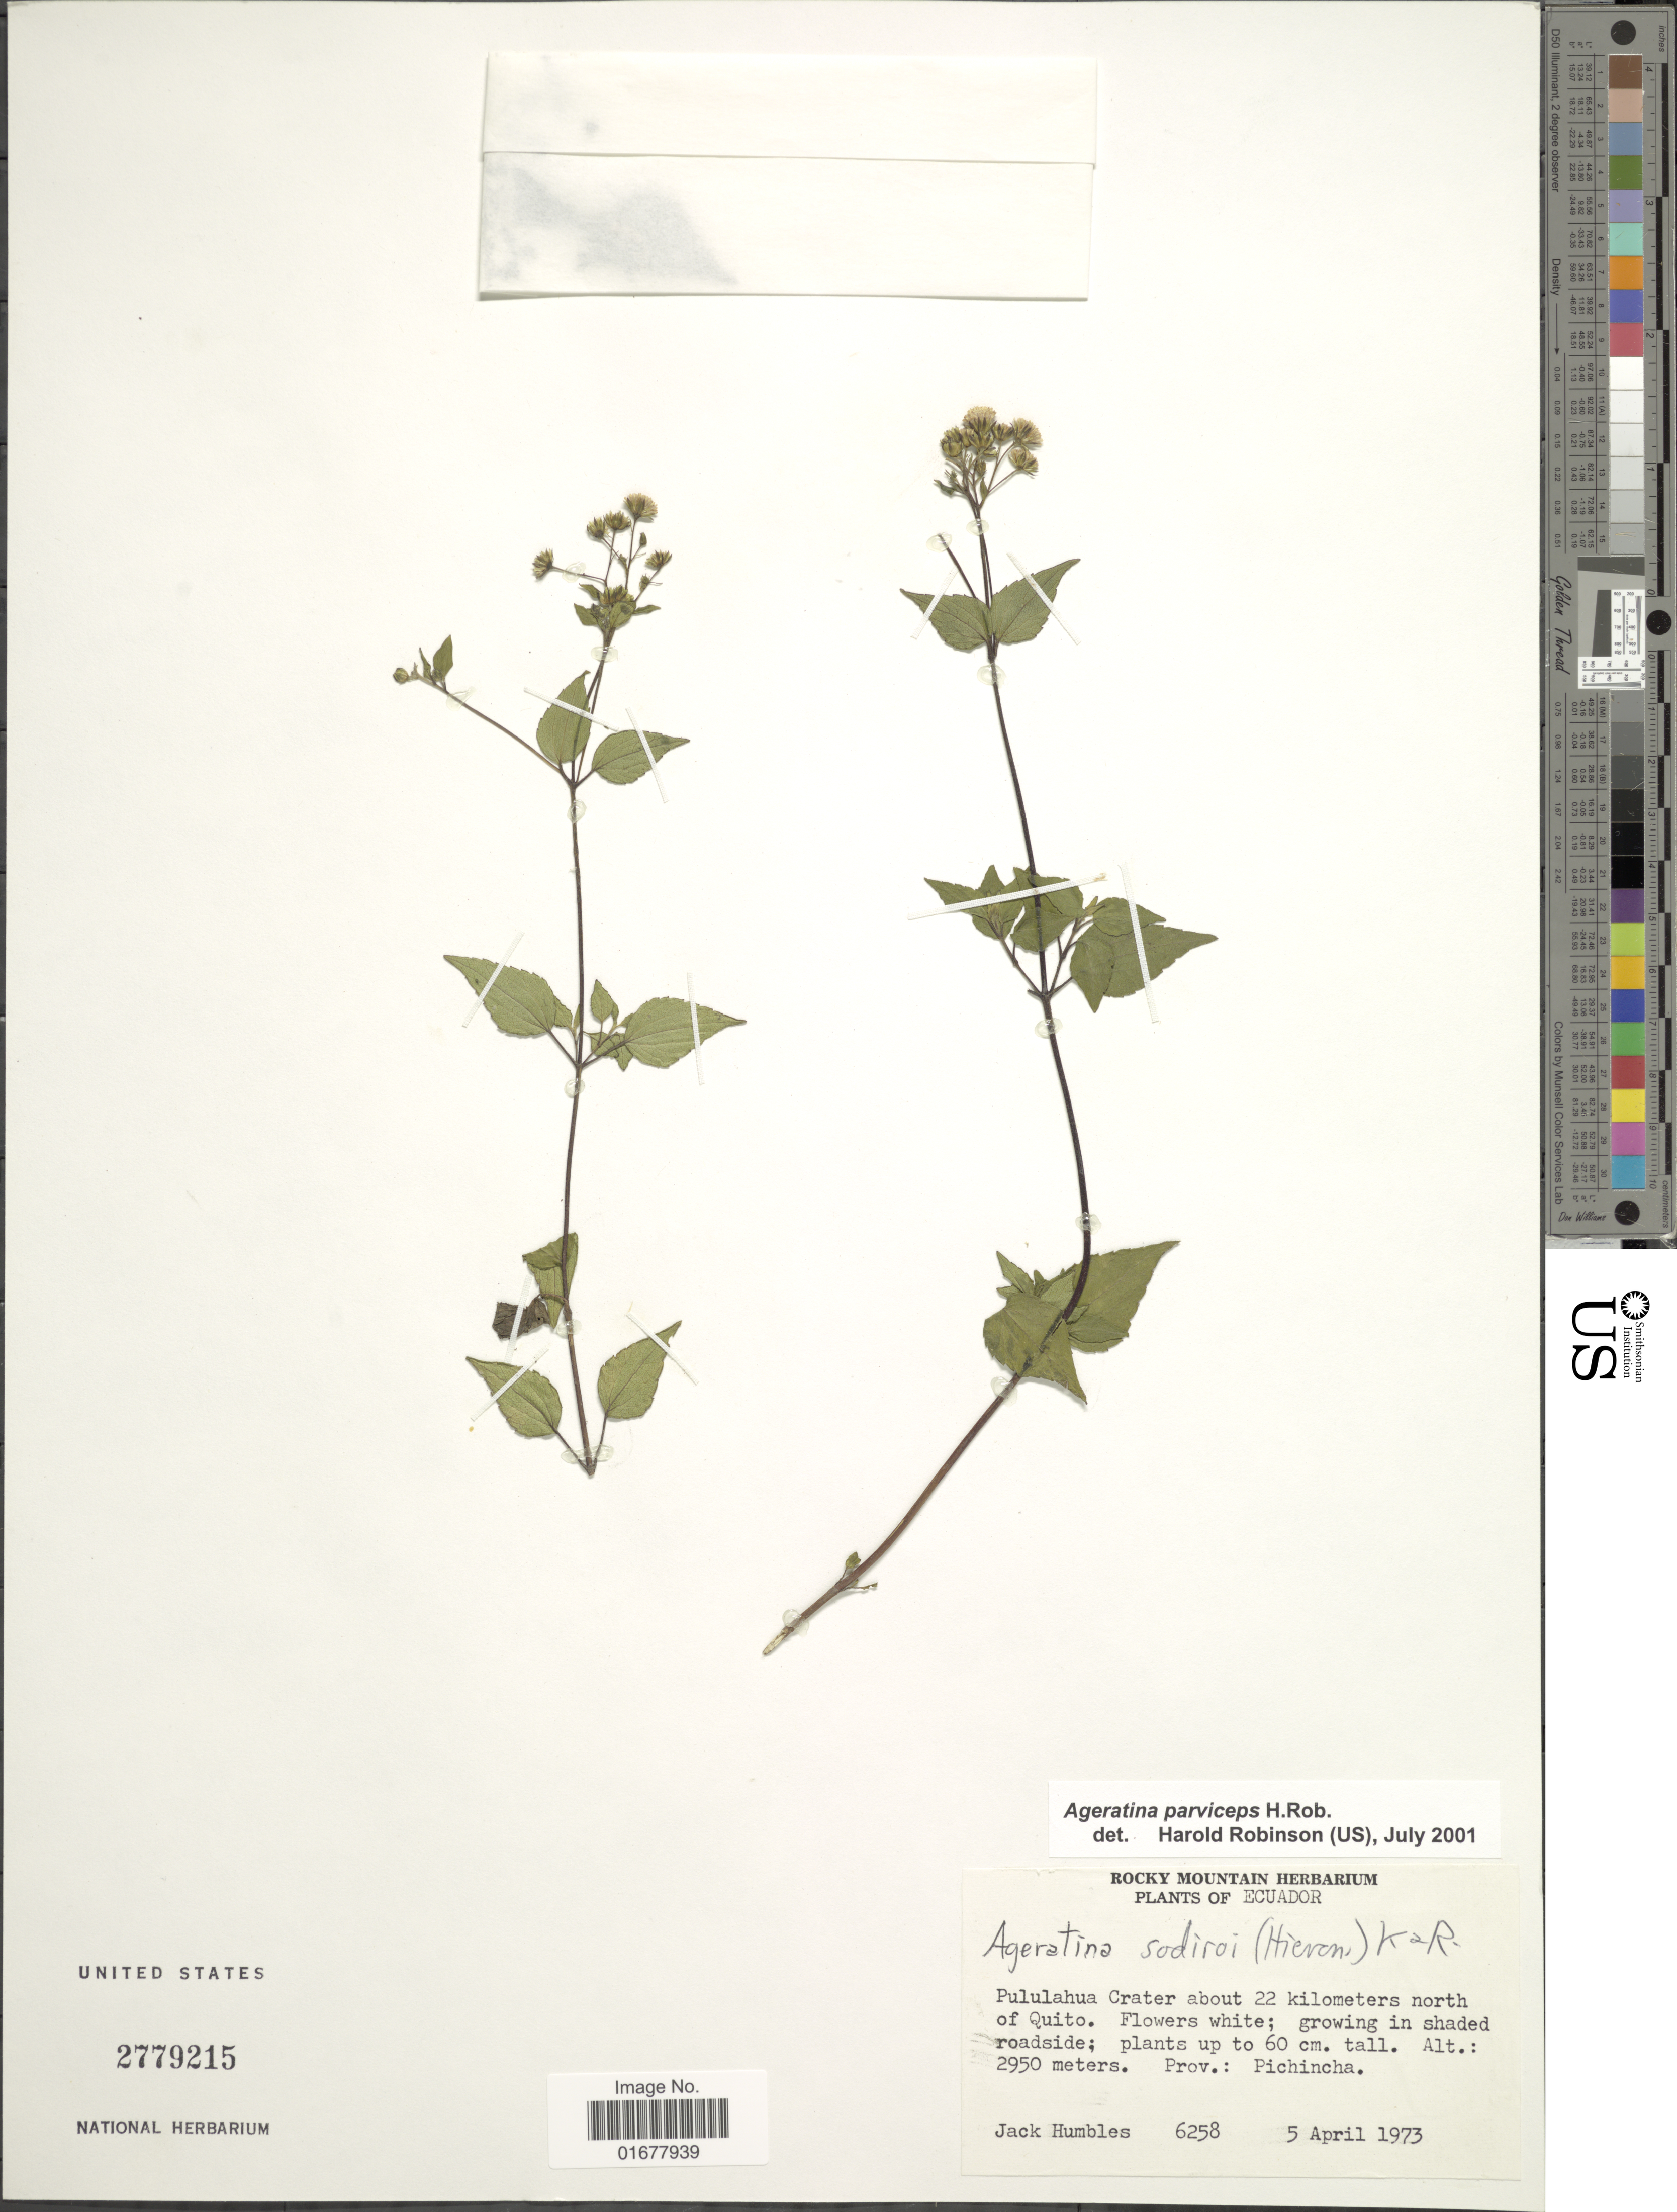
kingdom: Plantae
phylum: Tracheophyta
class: Magnoliopsida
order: Asterales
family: Asteraceae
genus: Ageratina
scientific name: Ageratina parviceps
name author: H. Rob.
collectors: J. Humbles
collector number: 6258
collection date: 1973-04-05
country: Ecuador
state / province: Pichincha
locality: Pululahua Crater about 22 kilometers north of Quito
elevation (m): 2950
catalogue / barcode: US 2779215